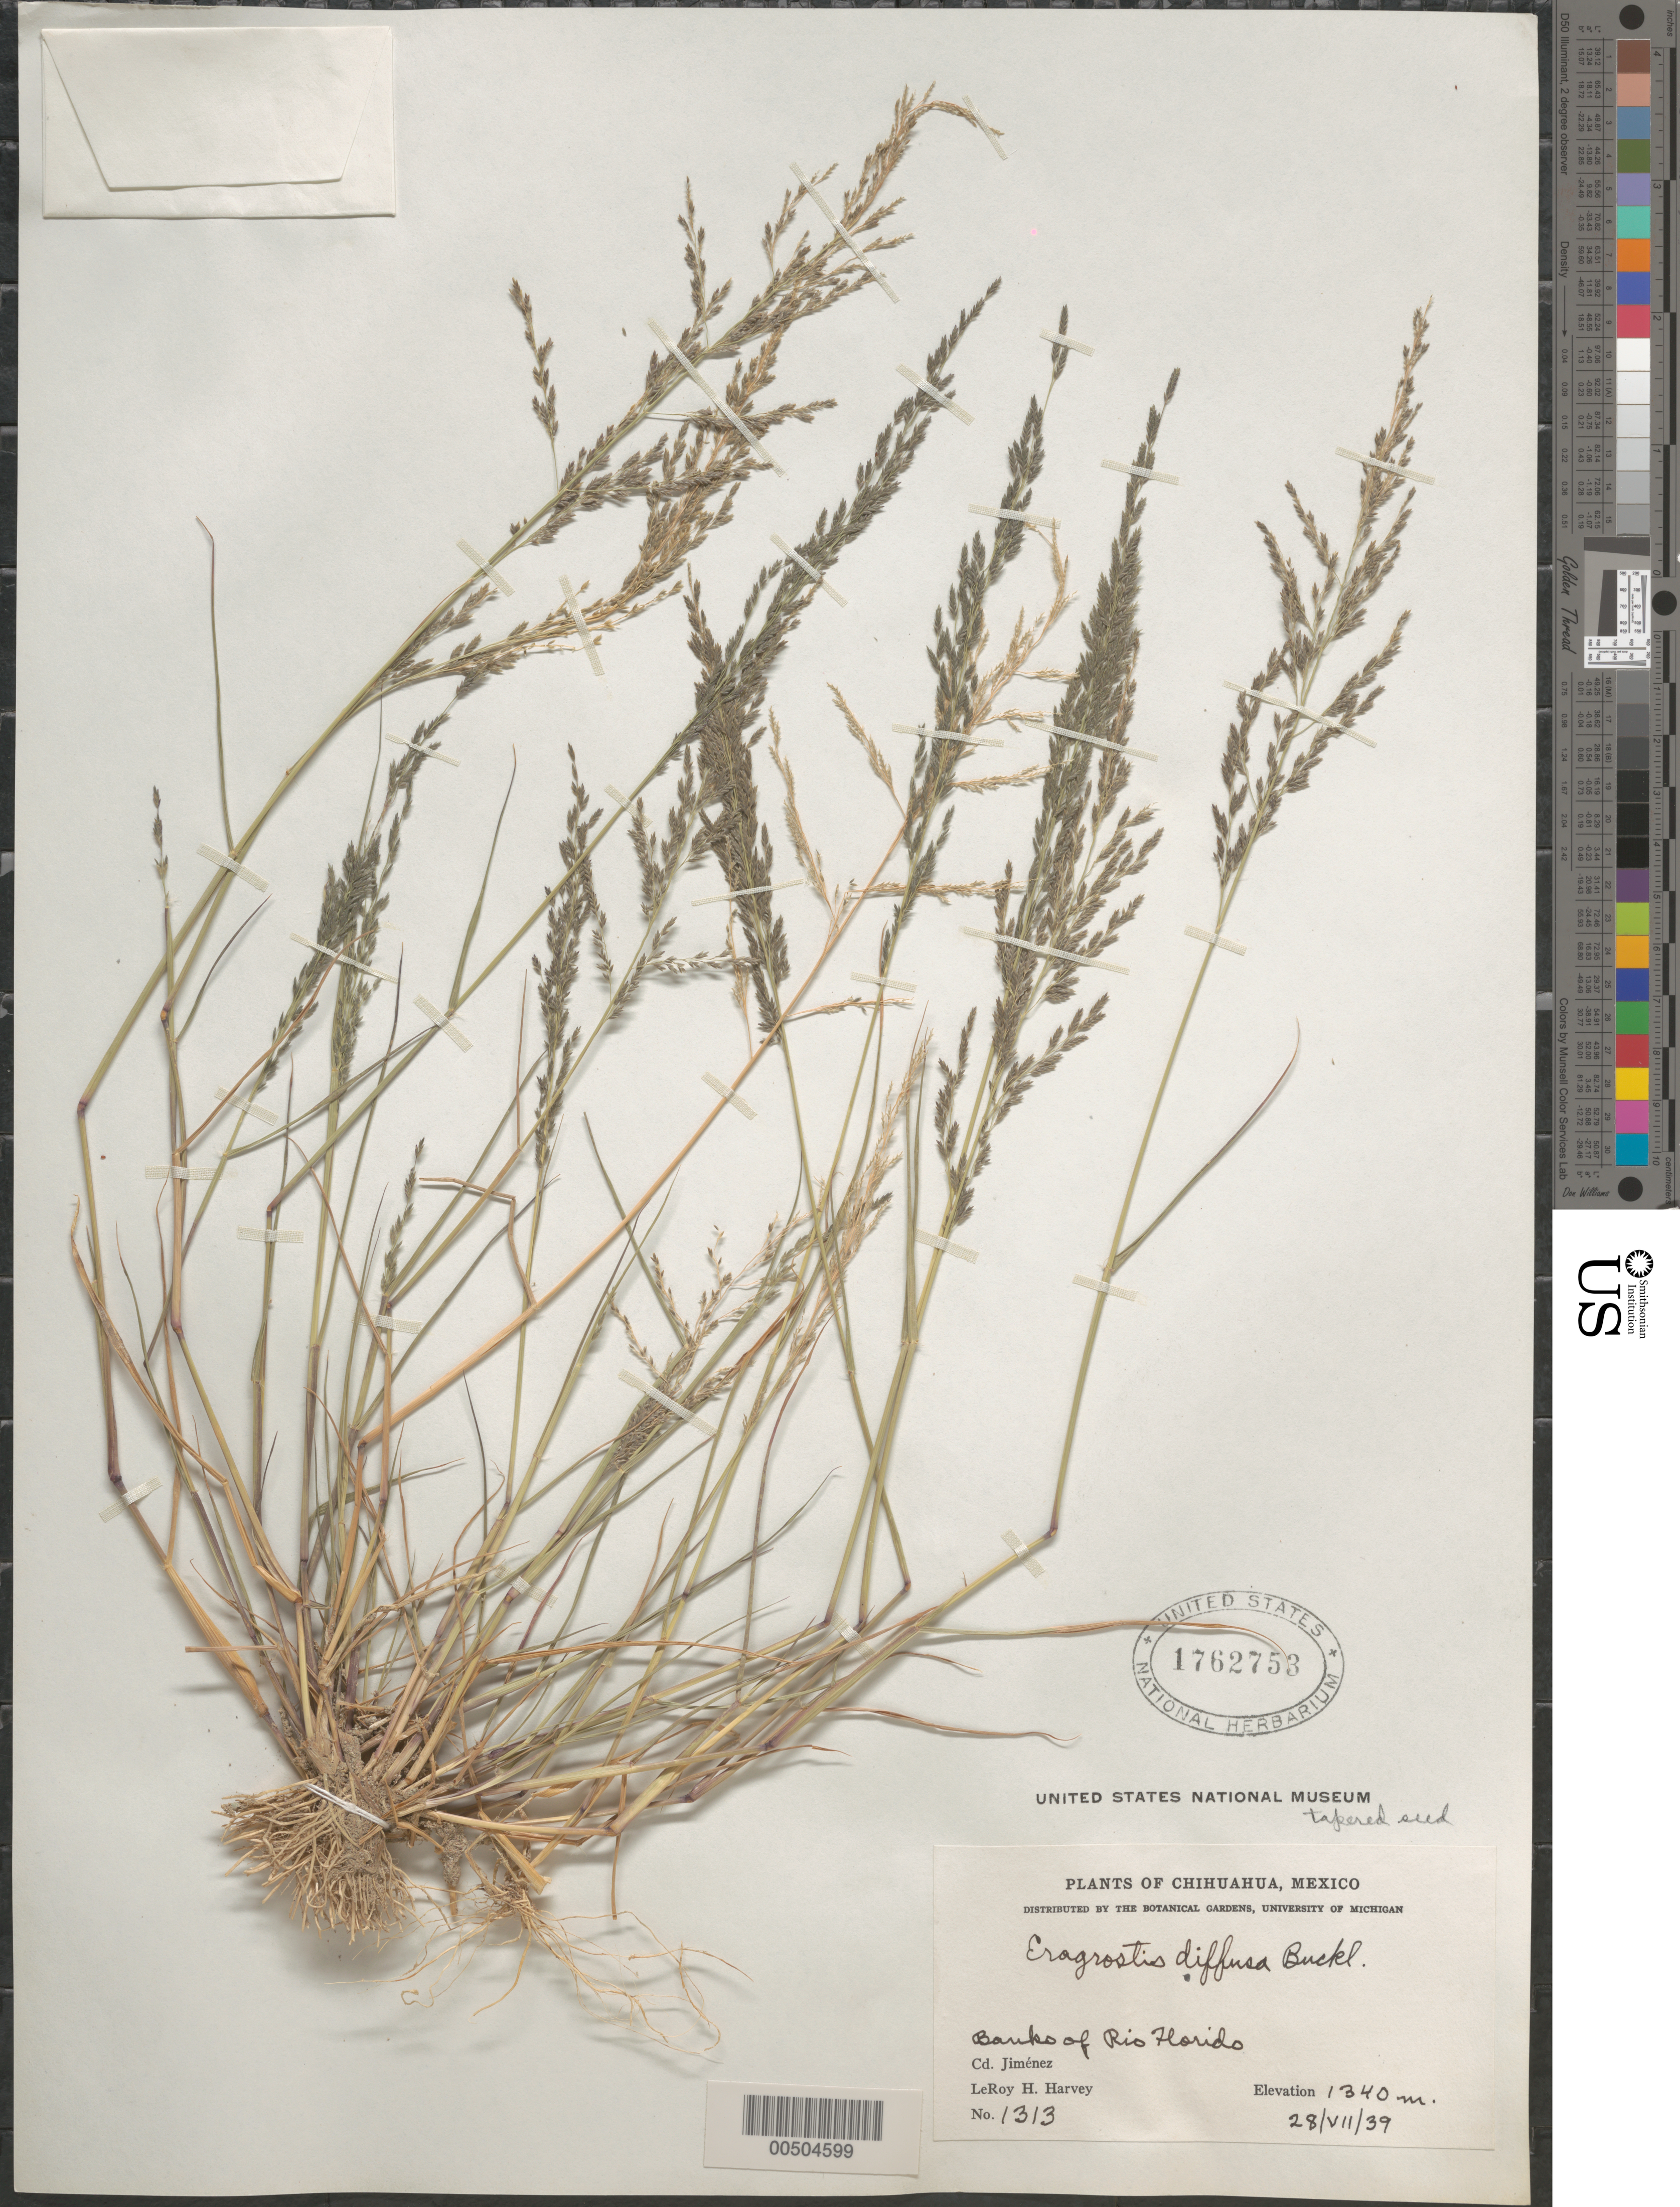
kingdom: Plantae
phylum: Tracheophyta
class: Liliopsida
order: Poales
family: Poaceae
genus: Eragrostis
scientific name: Eragrostis pectinacea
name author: (Michx.) Nees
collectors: L. H. Harvey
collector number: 1313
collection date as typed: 28 Jul 1939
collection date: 1939-07-28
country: Mexico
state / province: Chihuahua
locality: Banks of Rio Horido, Cd. Jiménez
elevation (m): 1340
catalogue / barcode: US 1762753